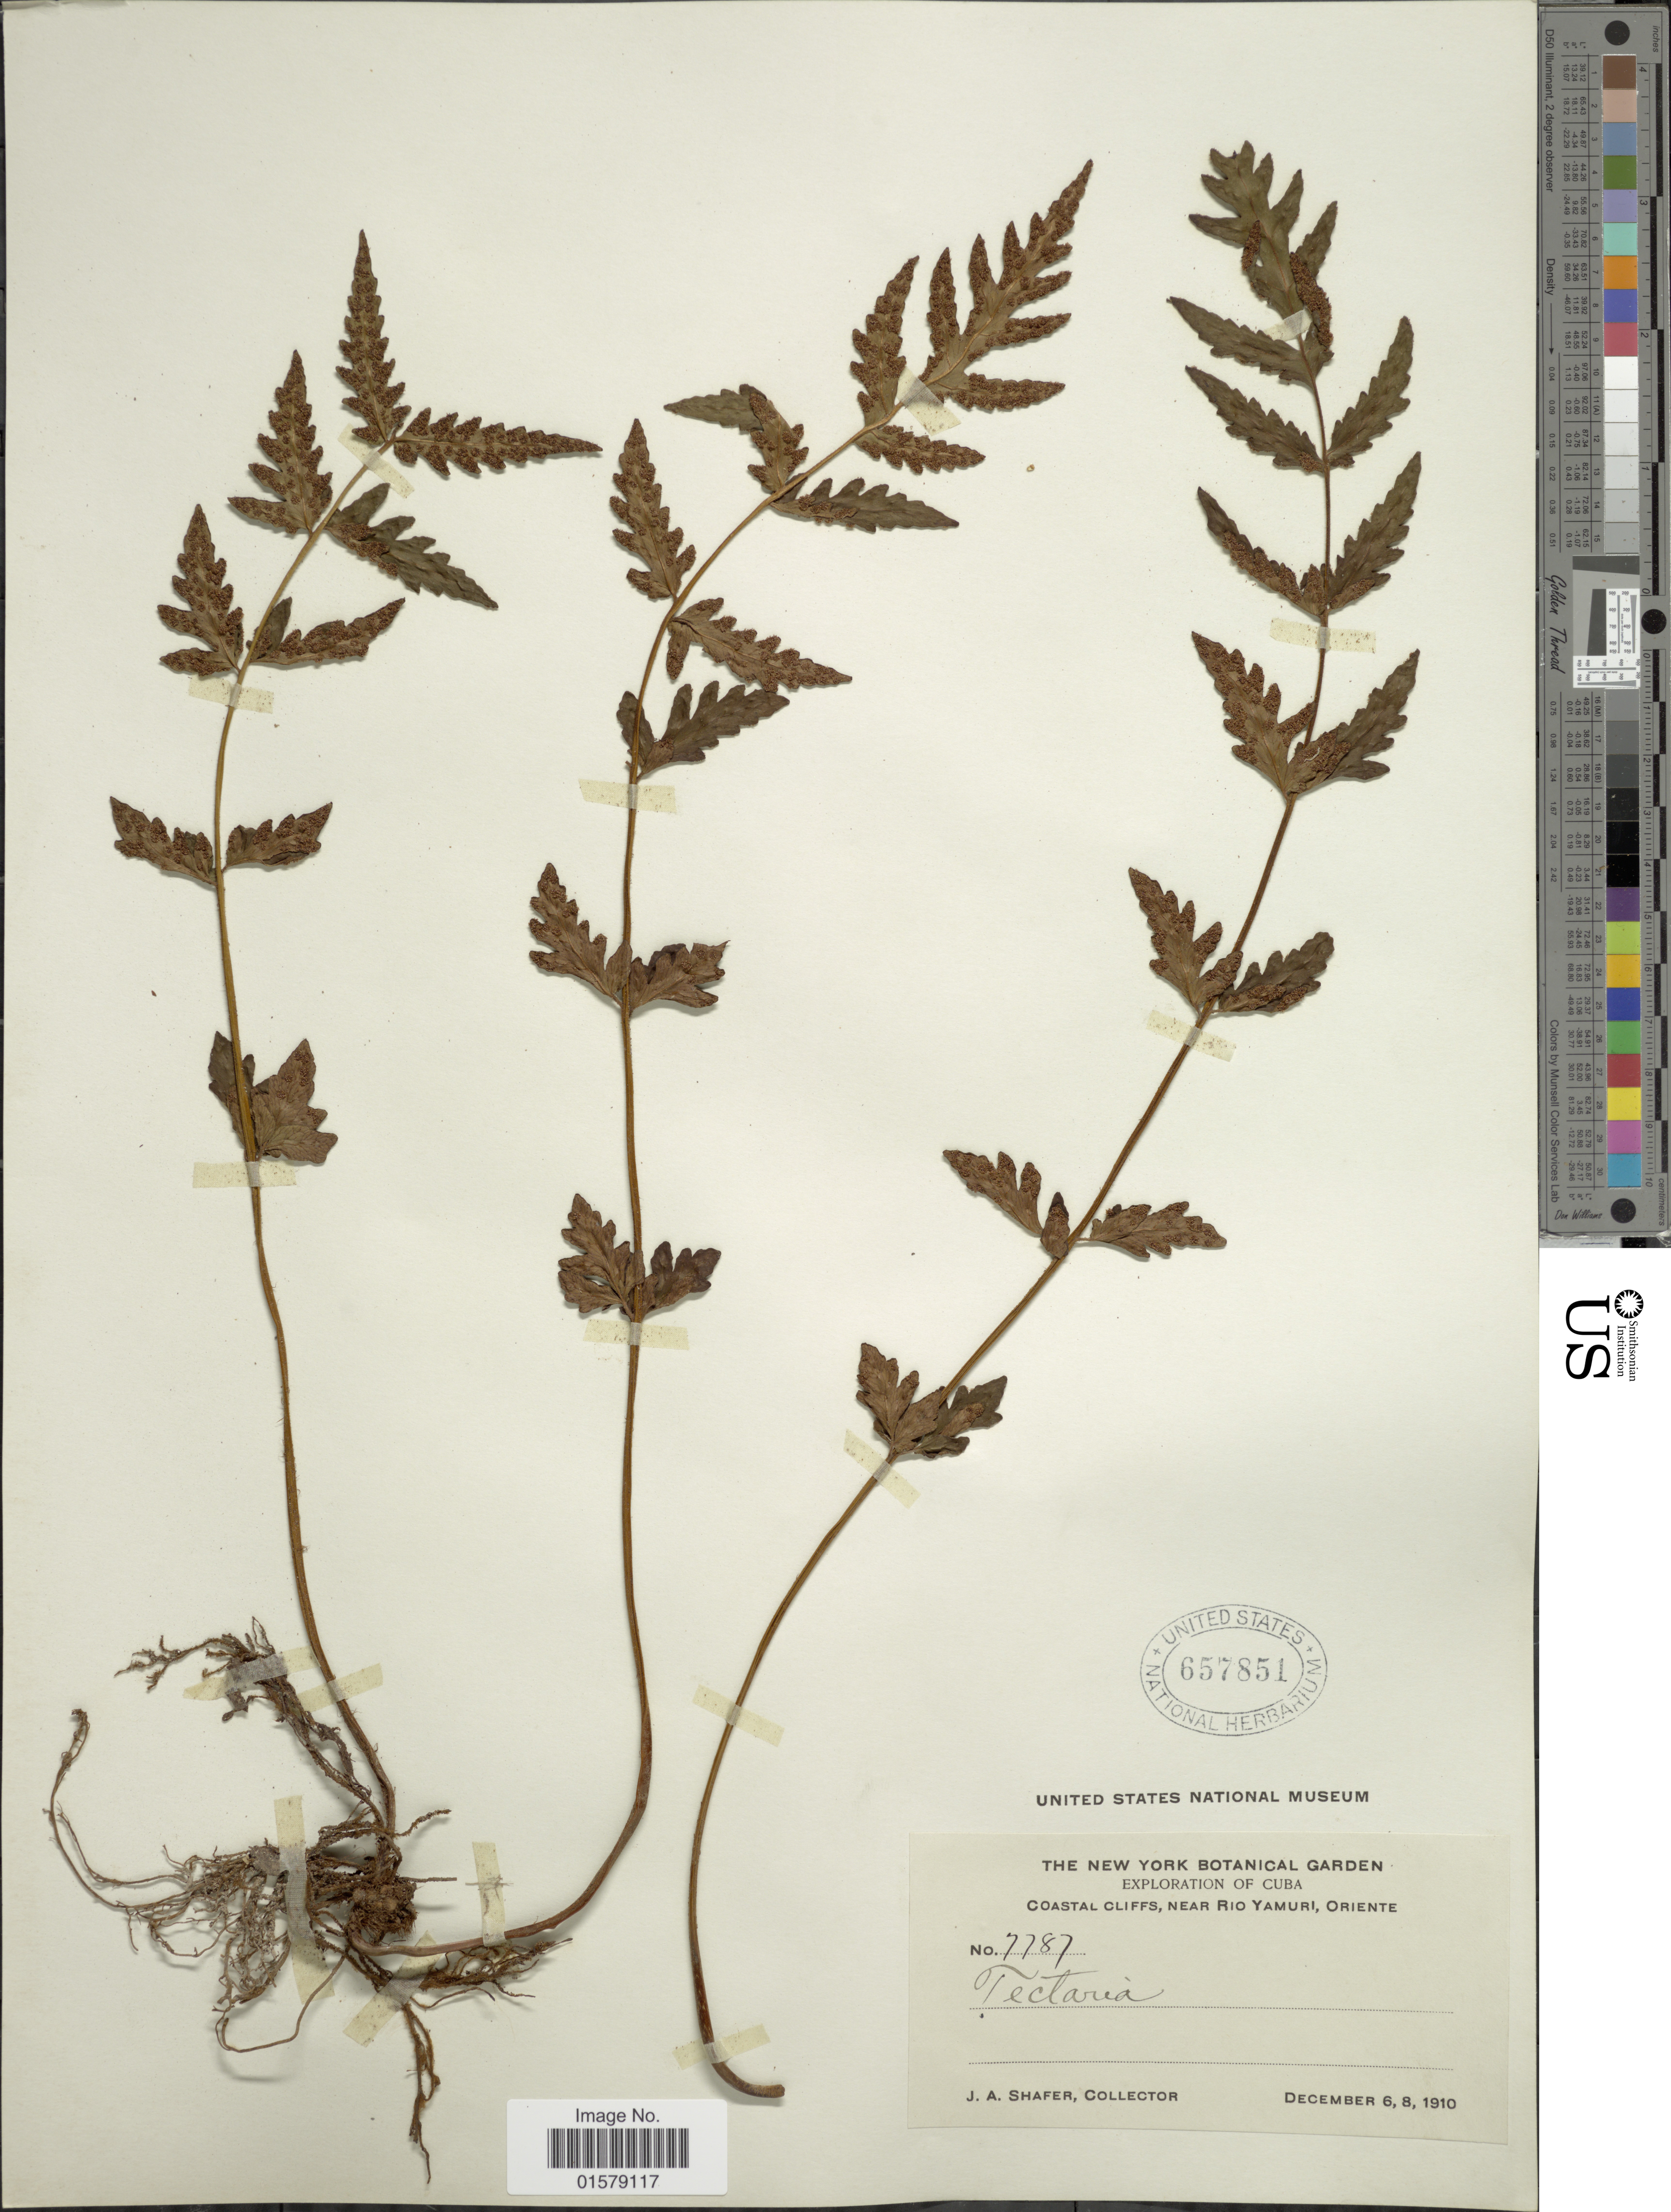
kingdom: Plantae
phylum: Tracheophyta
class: Polypodiopsida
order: Polypodiales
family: Tectariaceae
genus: Tectaria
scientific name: Tectaria coriandrifolia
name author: Underw.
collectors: J. A. Shafer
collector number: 7787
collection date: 1910-12-06/1910-12-08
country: Cuba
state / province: Oriente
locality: Coastal cliffs, near Rio Yamuri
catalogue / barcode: US 657851